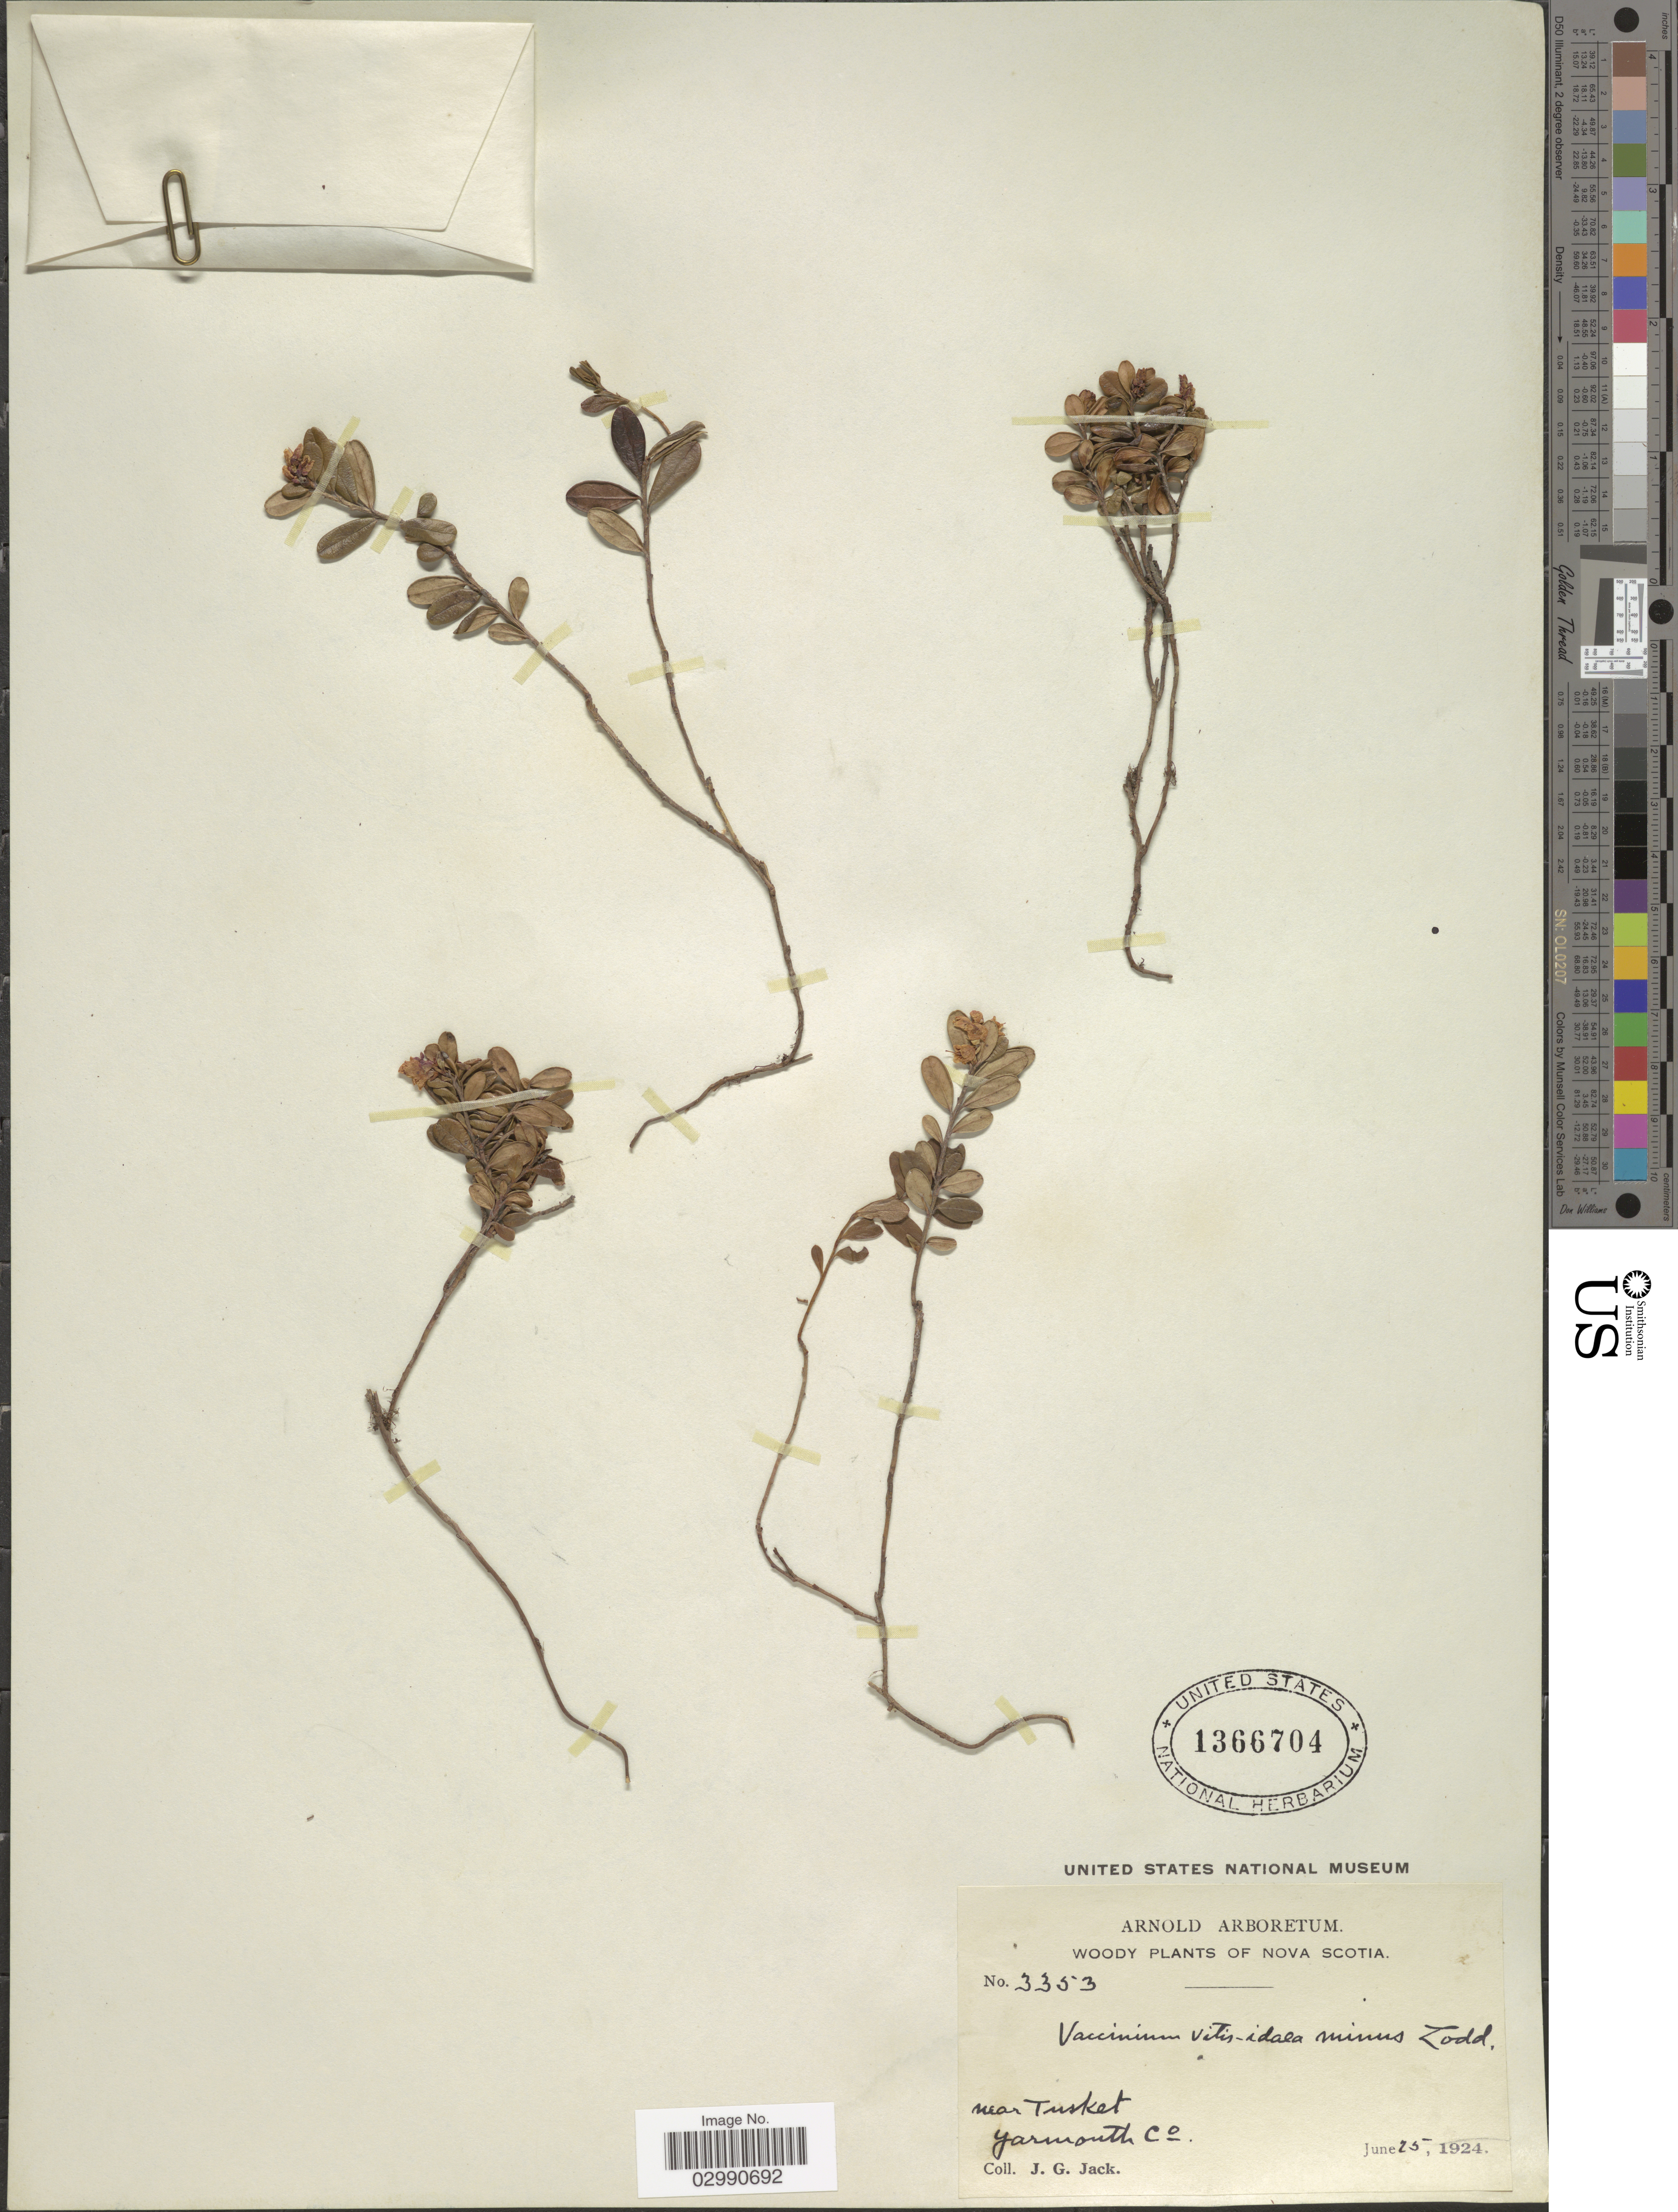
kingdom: Plantae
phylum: Tracheophyta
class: Magnoliopsida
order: Ericales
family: Ericaceae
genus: Vaccinium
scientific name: Vaccinium vitis-idaea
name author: L.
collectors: J. G. Jack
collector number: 3353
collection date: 1924-06-25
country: Canada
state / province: Nova Scotia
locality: Near Tusket, Yarmouth Co.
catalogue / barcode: US 1366704